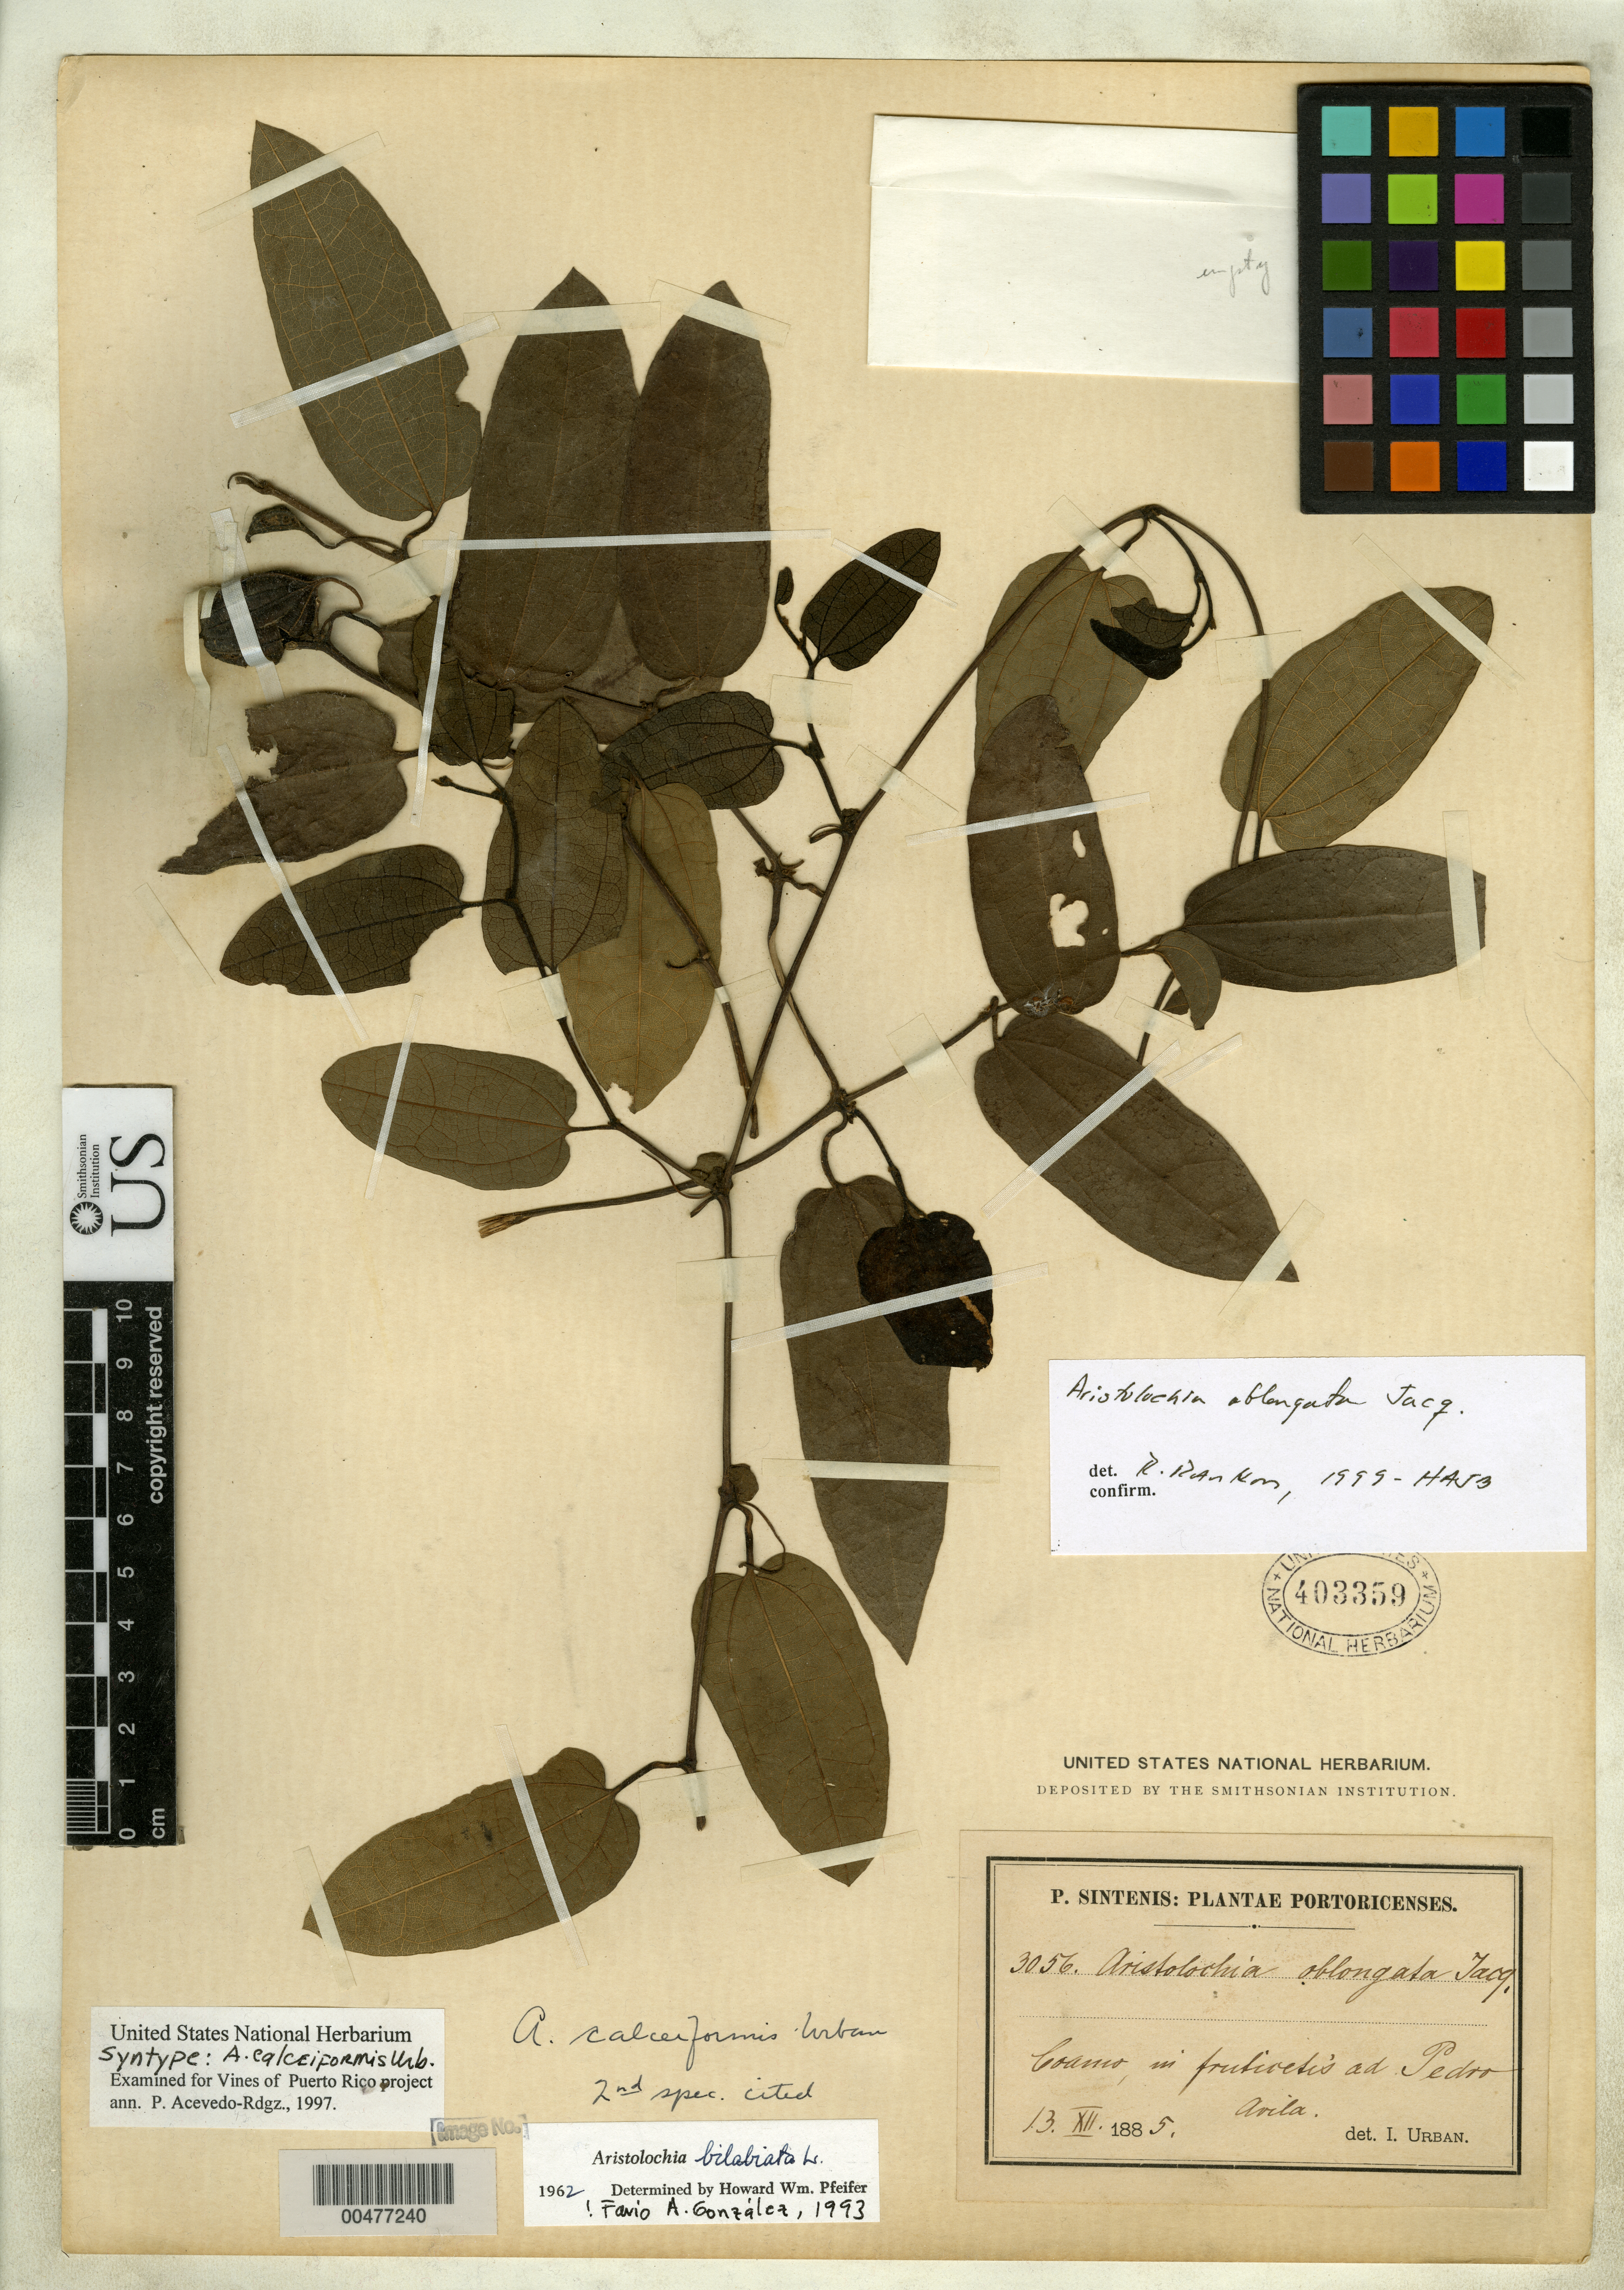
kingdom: Plantae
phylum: Tracheophyta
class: Magnoliopsida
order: Piperales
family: Aristolochiaceae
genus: Aristolochia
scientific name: Aristolochia calceiformis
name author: Urb.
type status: Syntype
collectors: P. Sintenis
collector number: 3056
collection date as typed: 13 Dec 1885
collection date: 1885-12-13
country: Puerto Rico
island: Greater Antilles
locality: Coamo, Pedro Avila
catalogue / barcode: US 403359